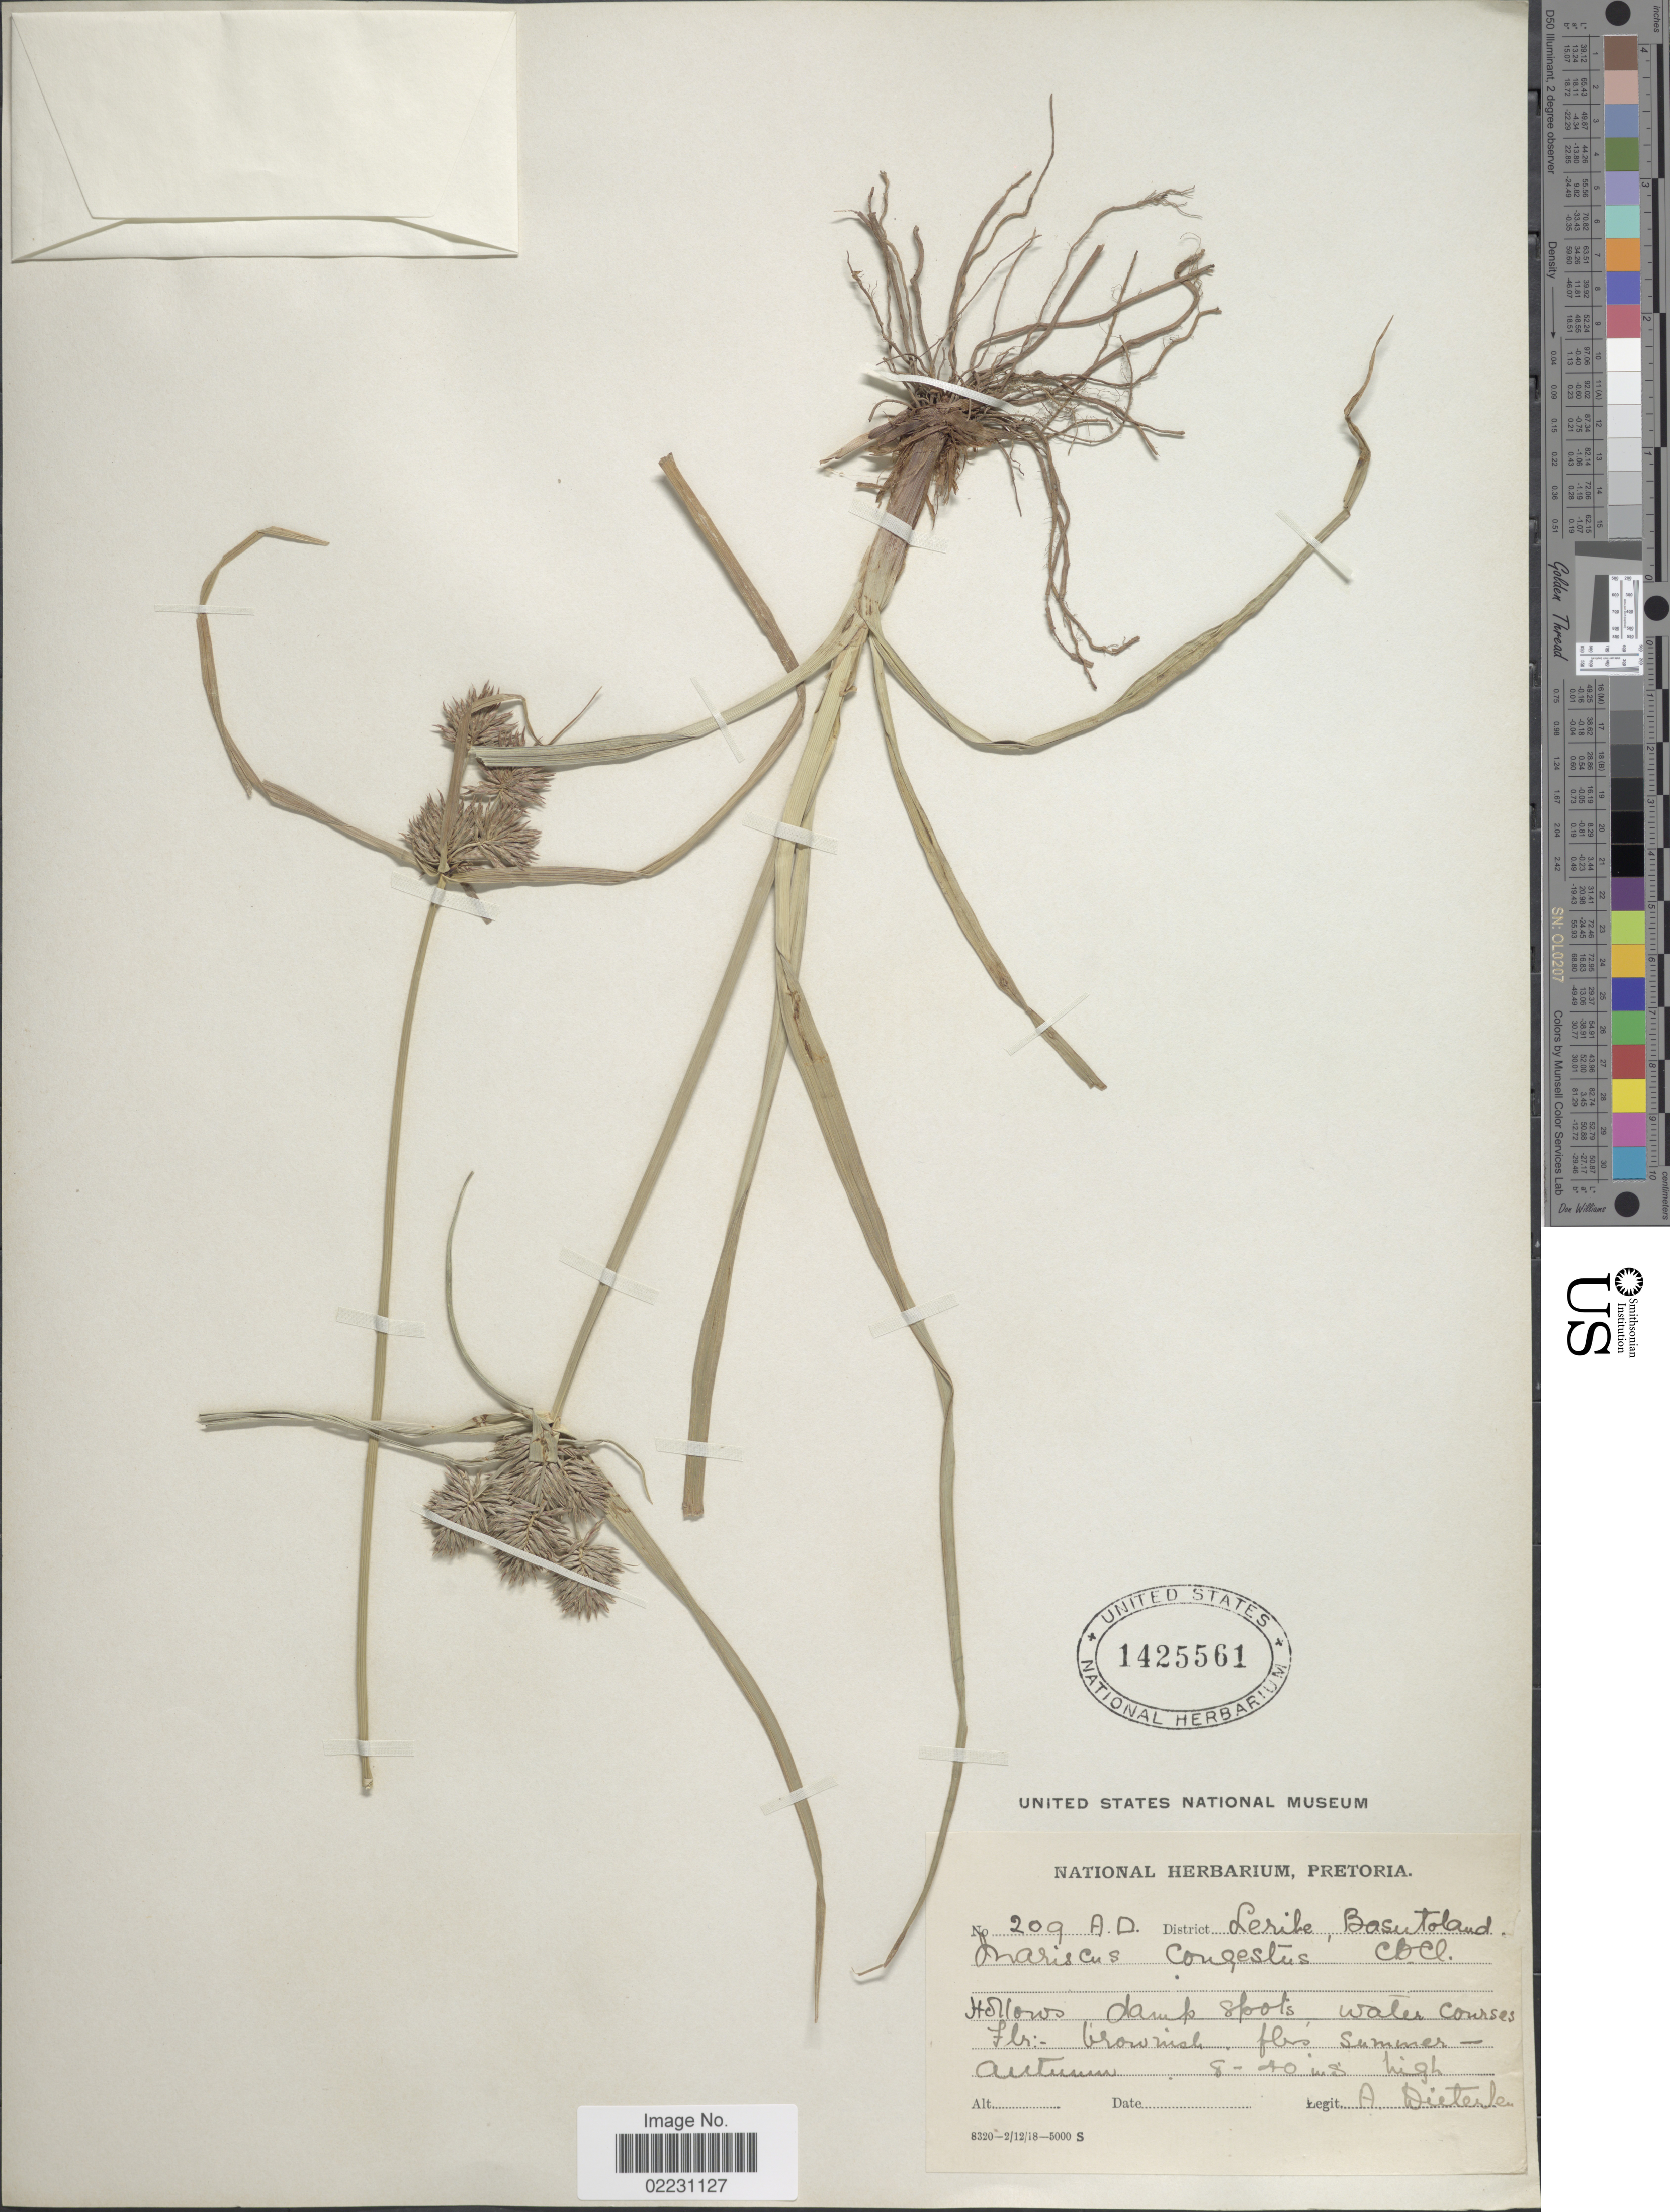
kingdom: Plantae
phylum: Tracheophyta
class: Liliopsida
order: Poales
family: Cyperaceae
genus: Cyperus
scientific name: Cyperus congestus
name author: Vahl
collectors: A. Dieterlen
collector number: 209AD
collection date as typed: Summer - Autumn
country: Lesotho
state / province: Leribe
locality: District Leribe, Basutoland. Hollows damp spots.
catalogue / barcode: US 1425561